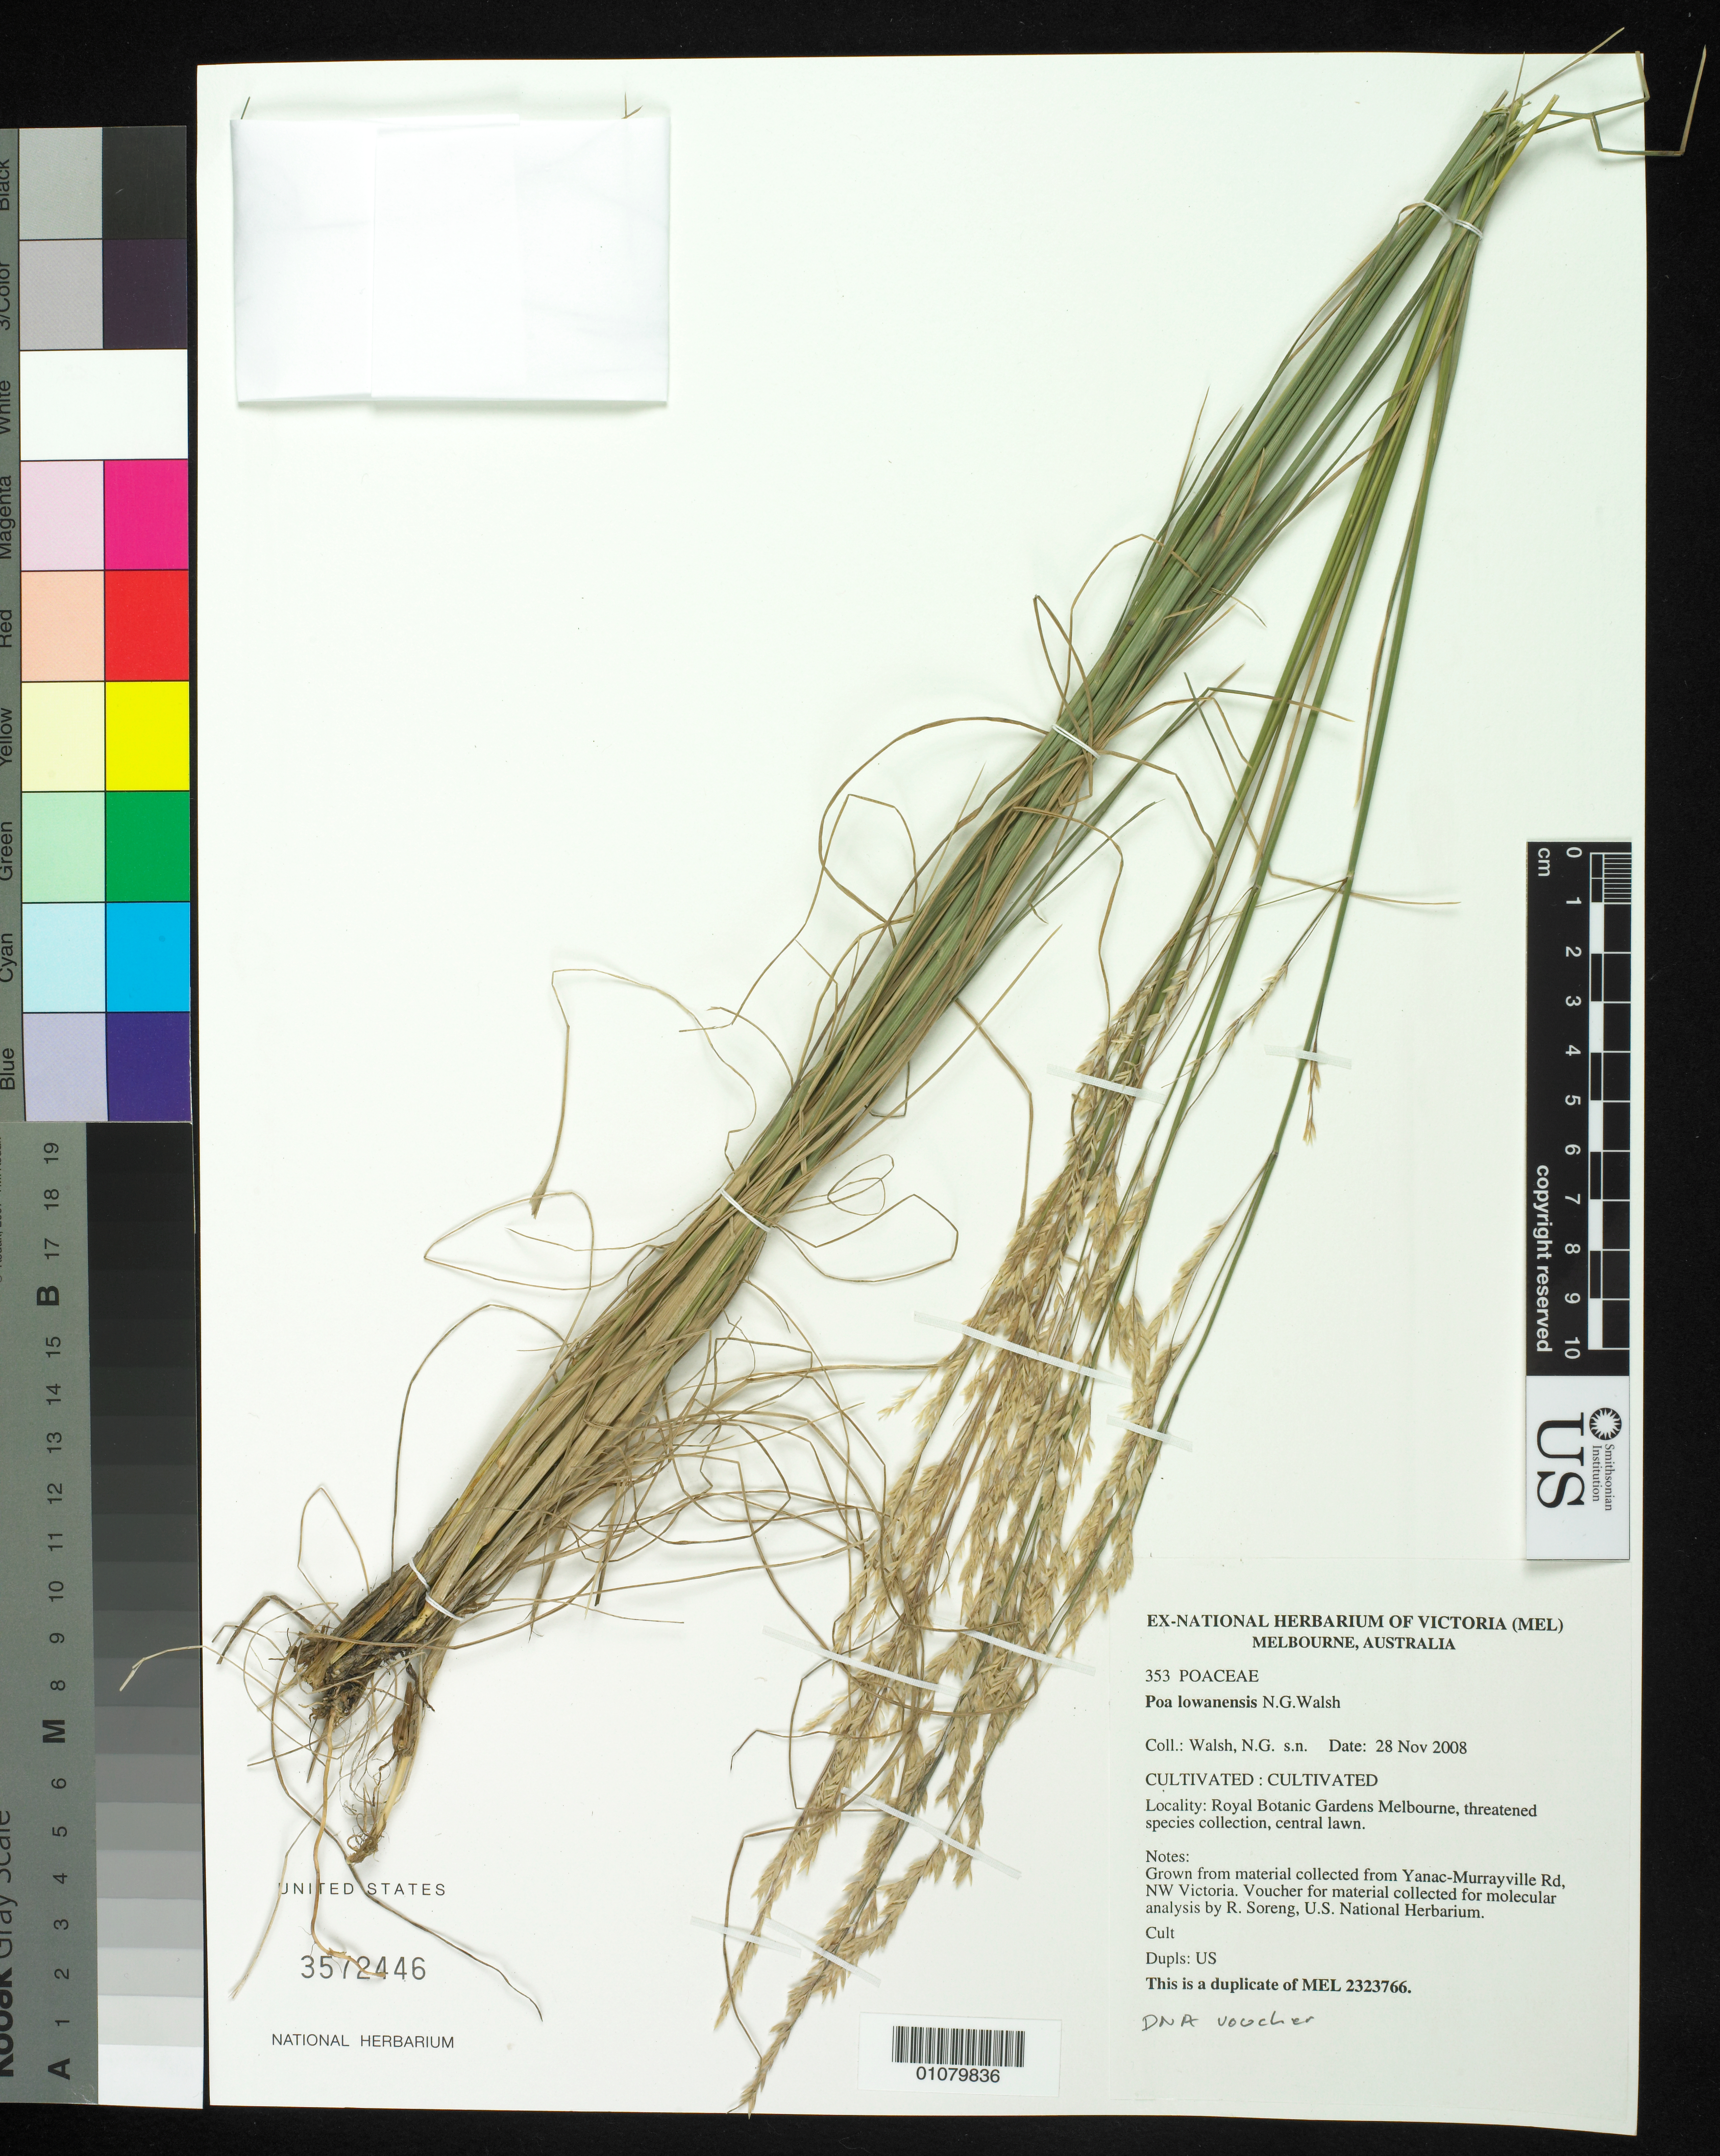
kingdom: Plantae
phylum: Tracheophyta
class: Liliopsida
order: Poales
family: Poaceae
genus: Poa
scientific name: Poa lowanensis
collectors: N. Walsh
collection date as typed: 28 Nov 2008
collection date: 2008-11-28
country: Australia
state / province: Victoria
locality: Royal Botanic Gardens Melbourne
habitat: cultivated.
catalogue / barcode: US 3572446